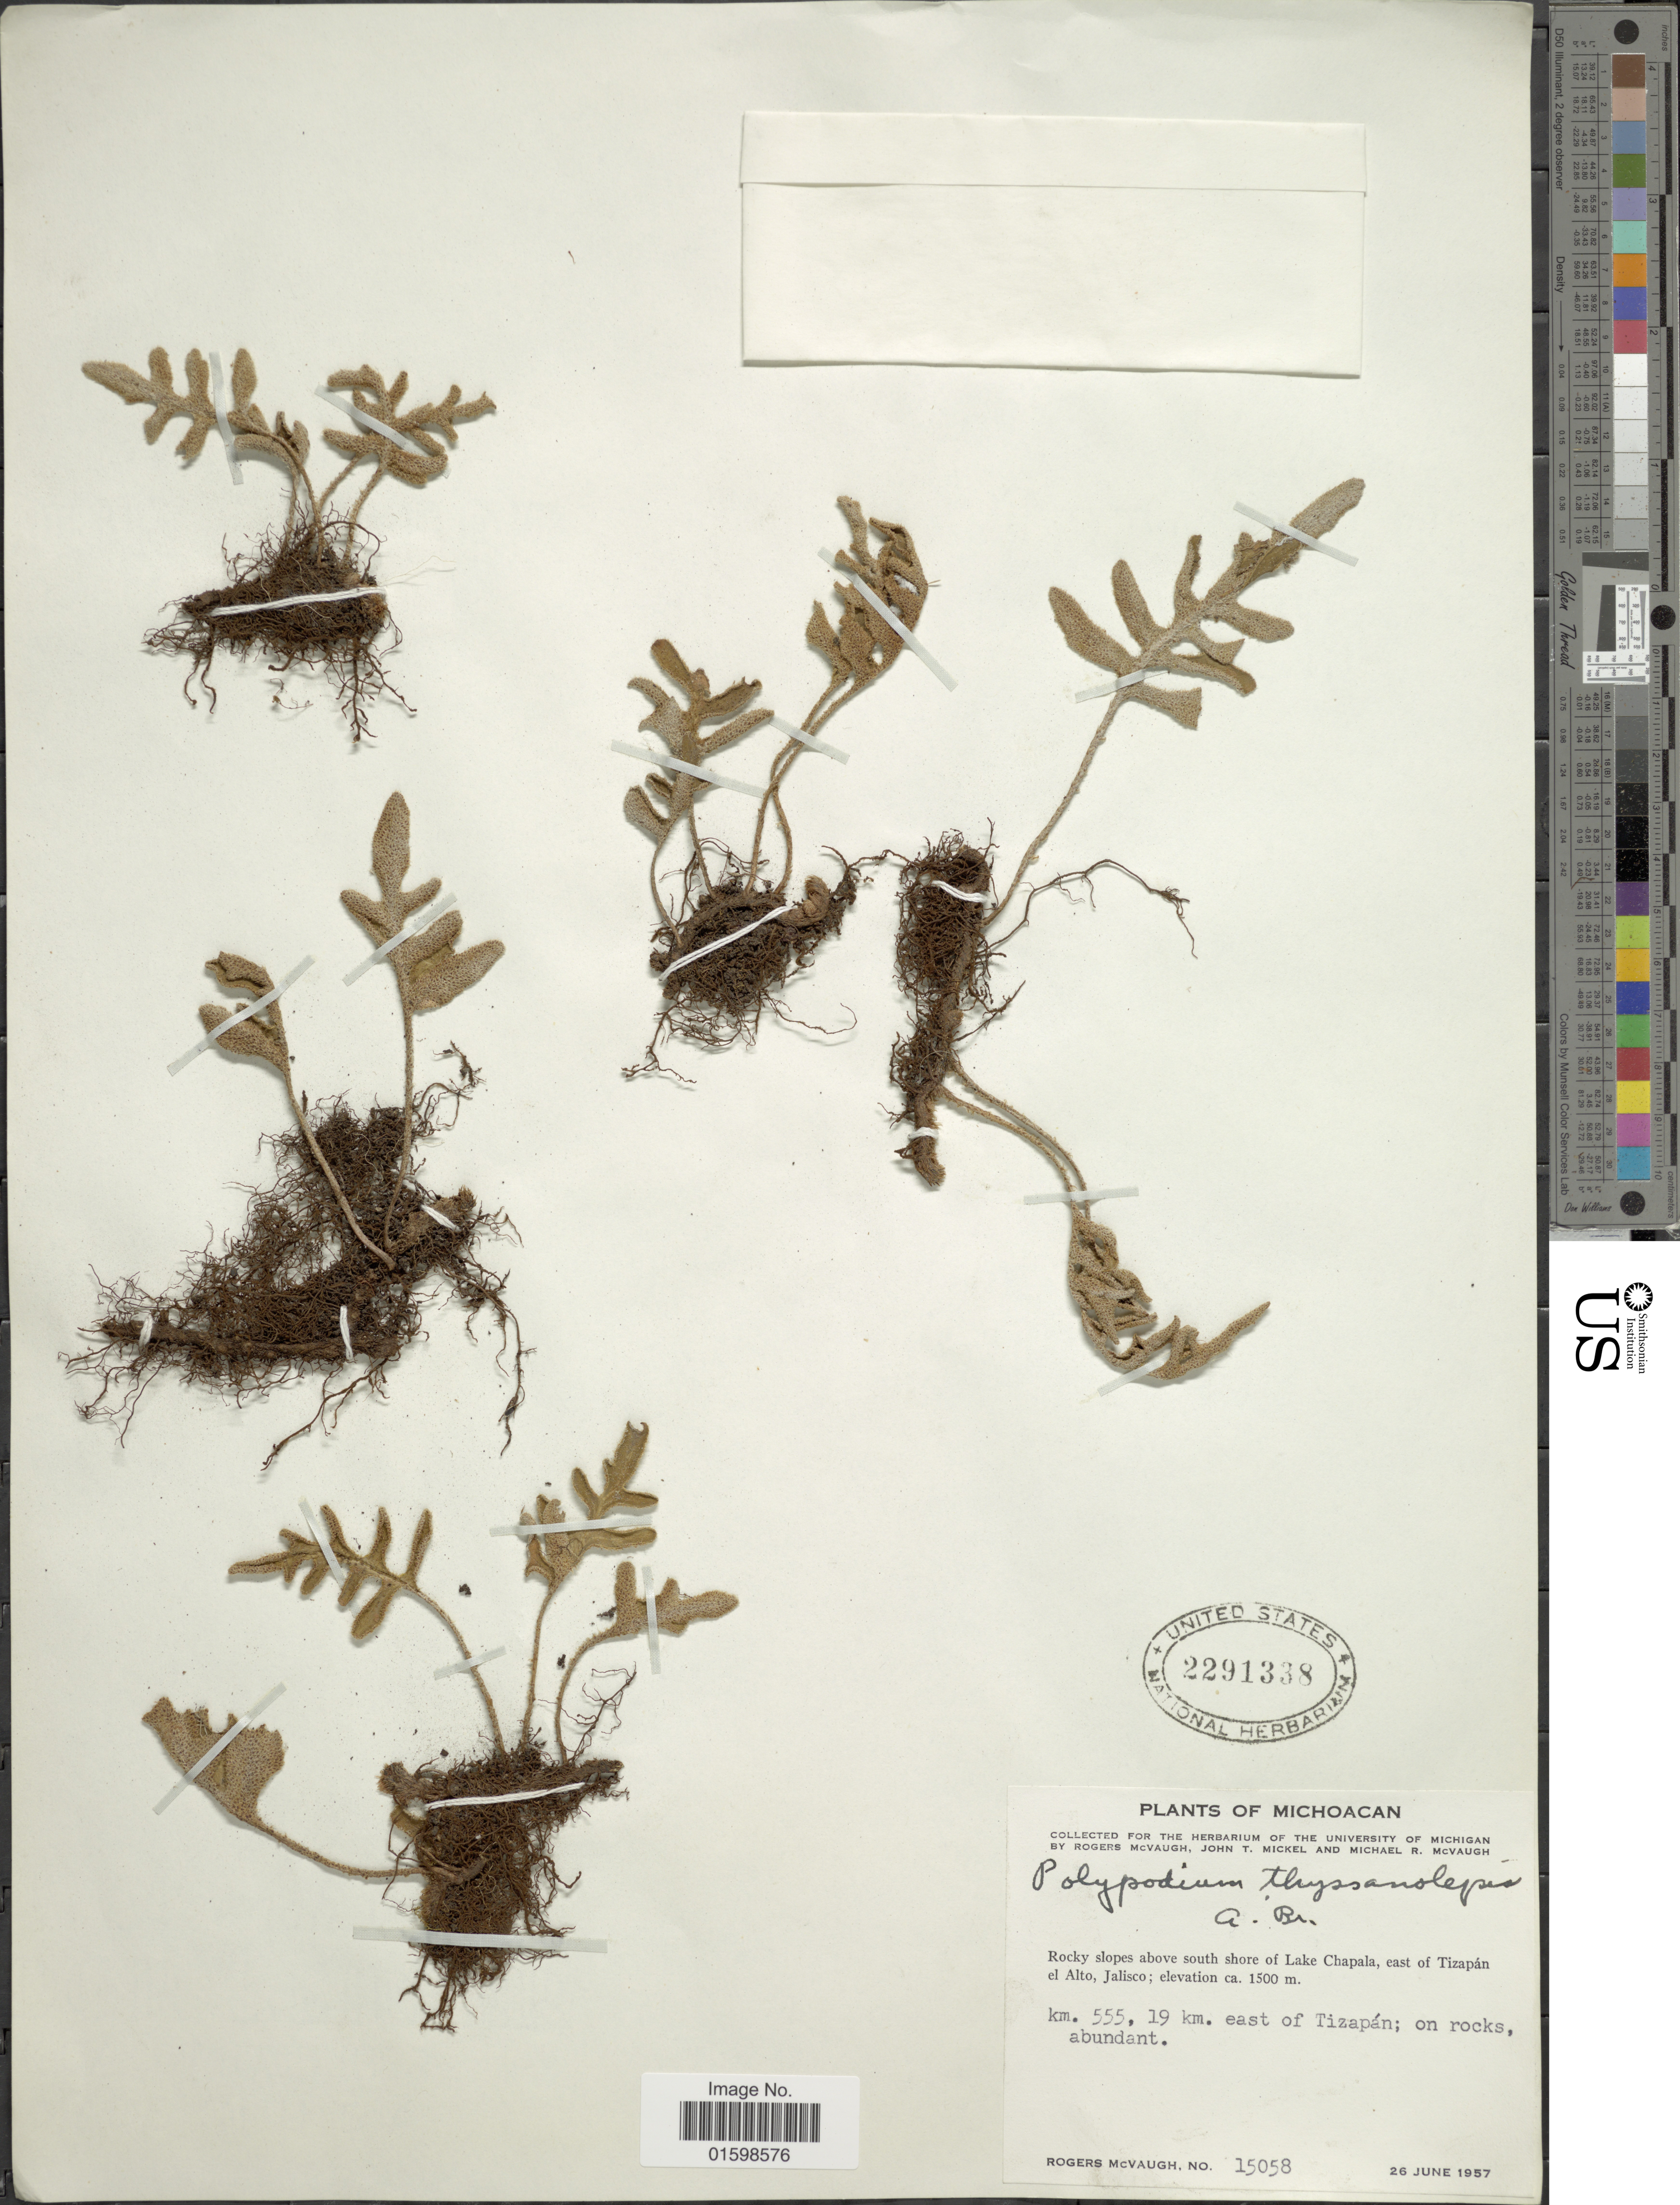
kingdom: Plantae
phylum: Tracheophyta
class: Polypodiopsida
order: Polypodiales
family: Polypodiaceae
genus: Pleopeltis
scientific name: Pleopeltis thyssanolepis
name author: (A. Braun ex Klotzsch) E.G. Andrews & Windham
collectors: R. McVaugh, J. T. Mickel & M. R. McVaugh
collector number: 15058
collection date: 1957-06-26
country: Mexico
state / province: Jalisco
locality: Rocky slopes above south shore of Lake Chapala, east of Tizapán el Alto, Jalisco, km. 555, 19 km. east of Tizapán; on rocks abundant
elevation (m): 1500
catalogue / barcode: US 2291338